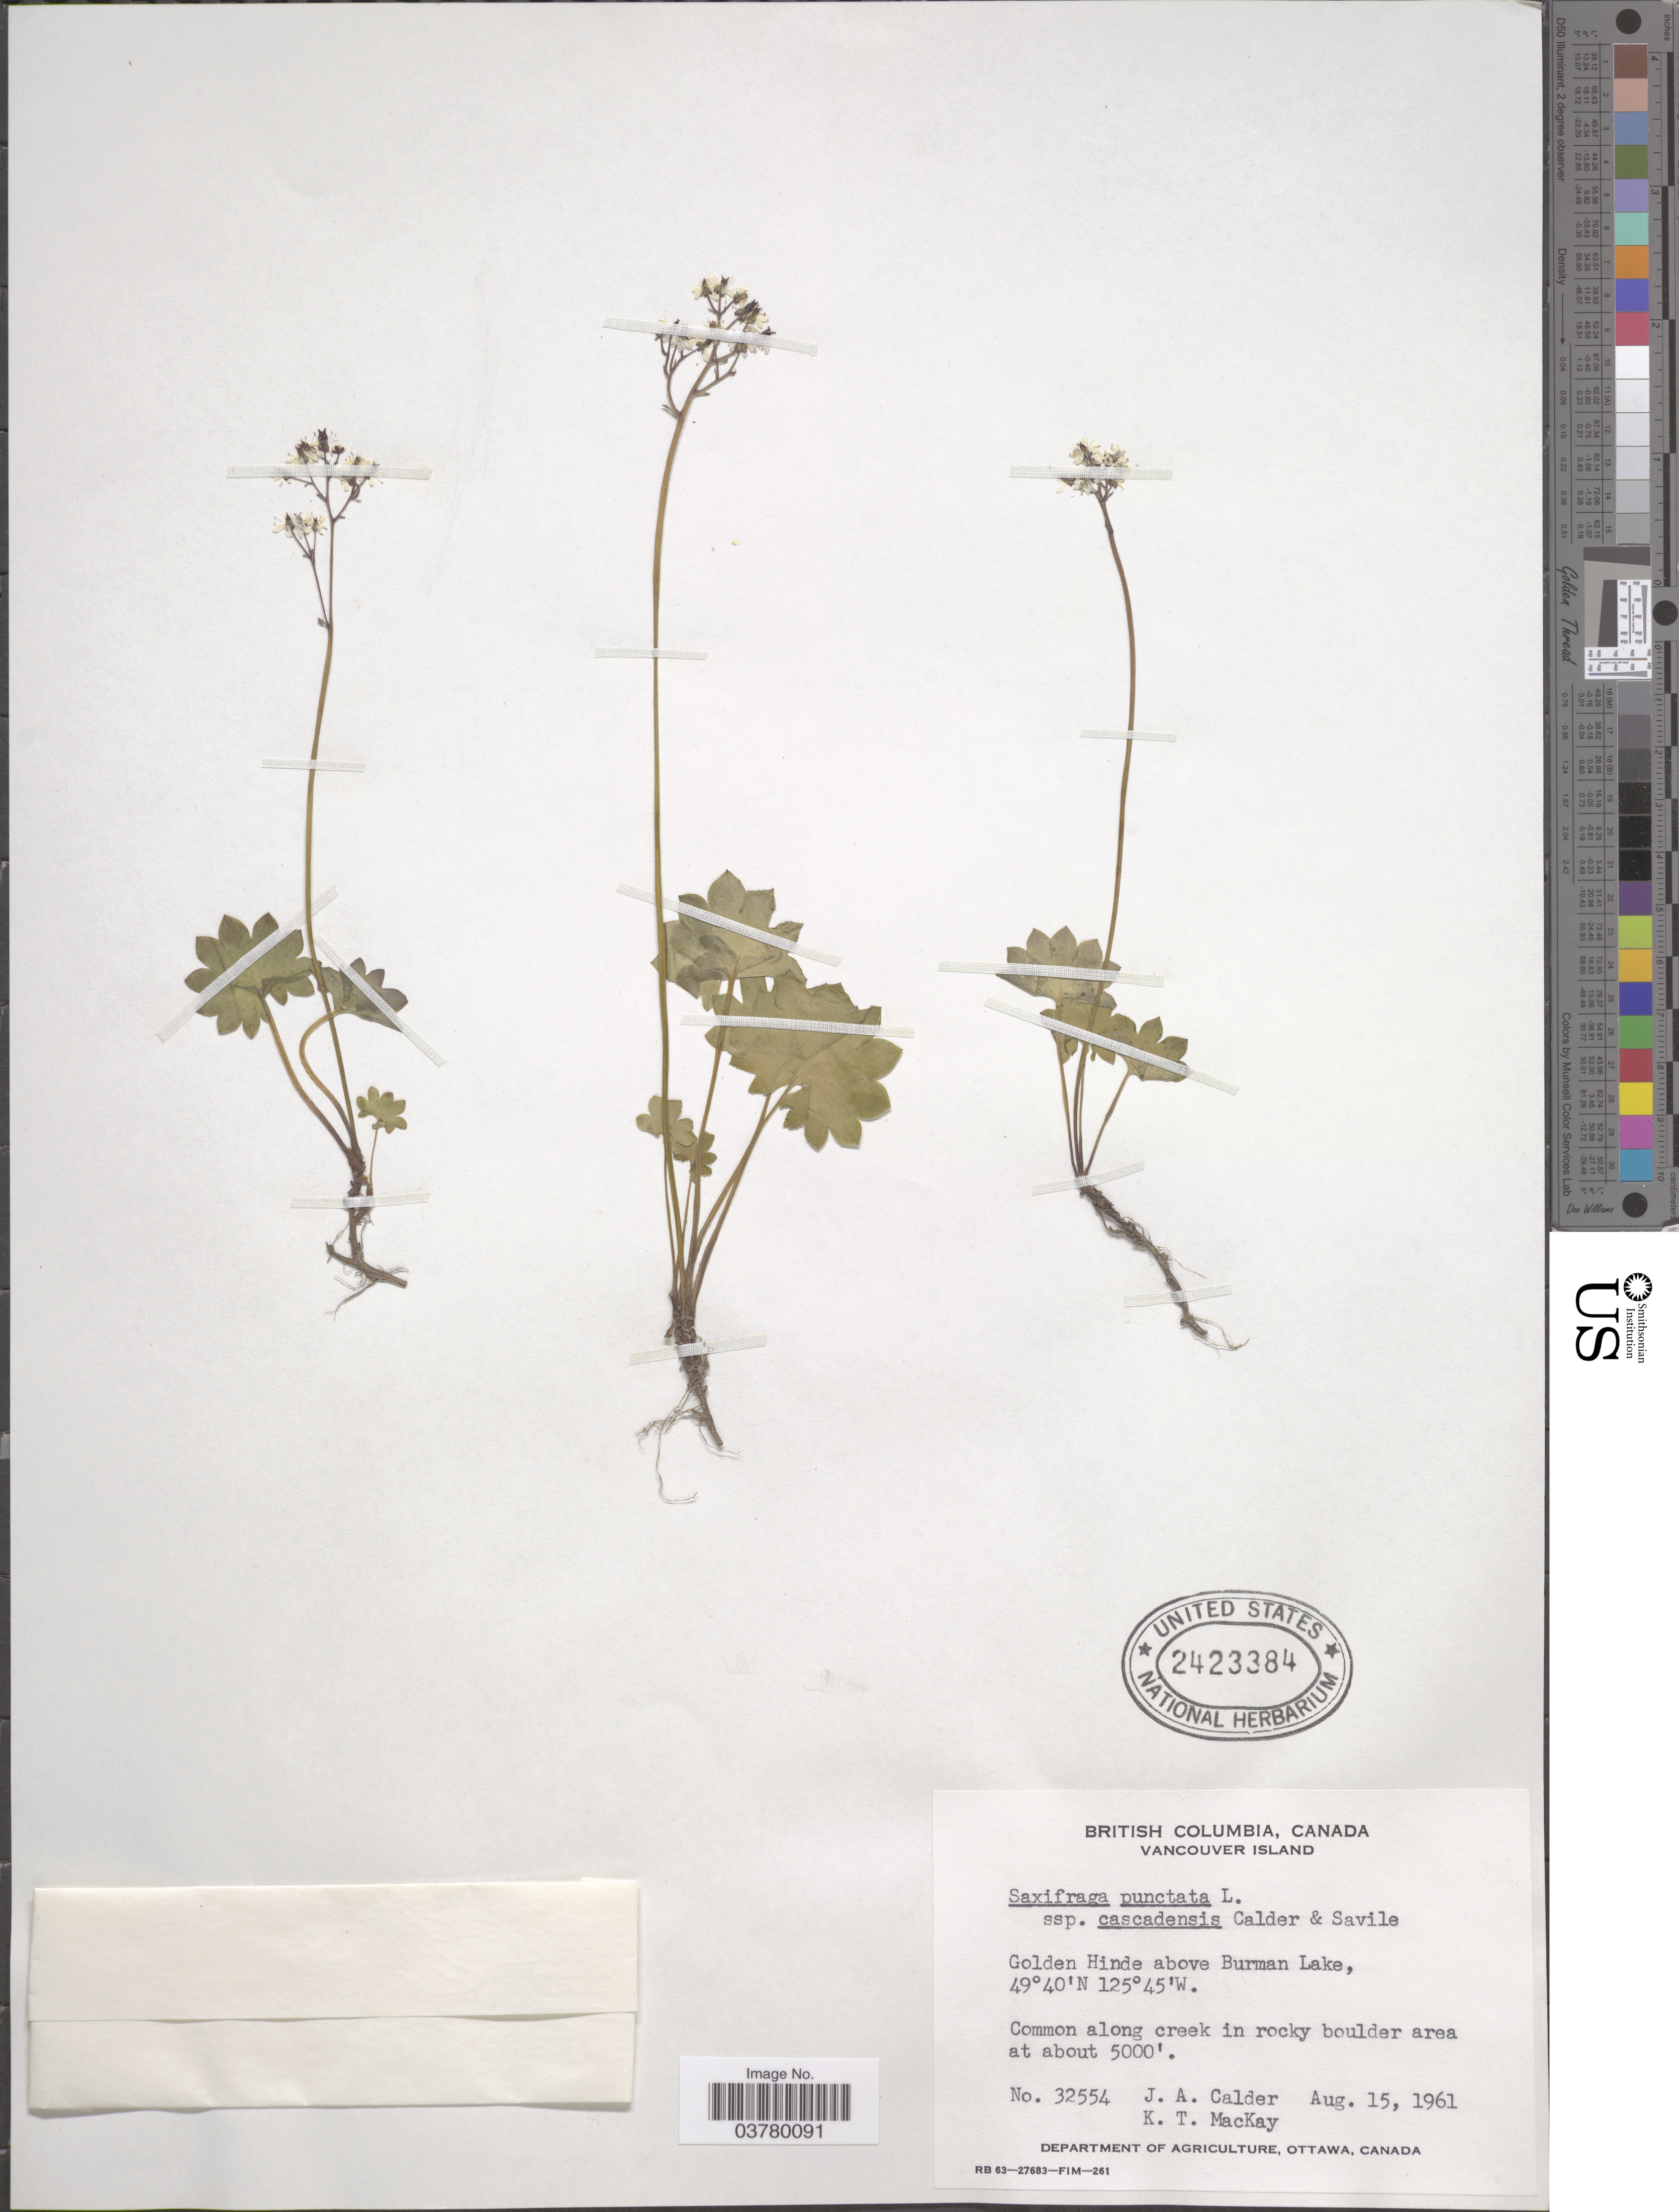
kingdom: Plantae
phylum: Tracheophyta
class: Magnoliopsida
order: Saxifragales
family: Saxifragaceae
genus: Micranthes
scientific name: Micranthes nelsoniana var. cascadensis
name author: (Calder & Savile) Gornall & H. Ohba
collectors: J. A. Calder & K. T. Mackay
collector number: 32554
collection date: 1961-08-15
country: Canada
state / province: British Columbia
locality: Vancouver Island. Golden Hinde above Burman Lake. Along creek in rocky boulder area.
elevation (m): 1524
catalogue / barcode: US 2423384